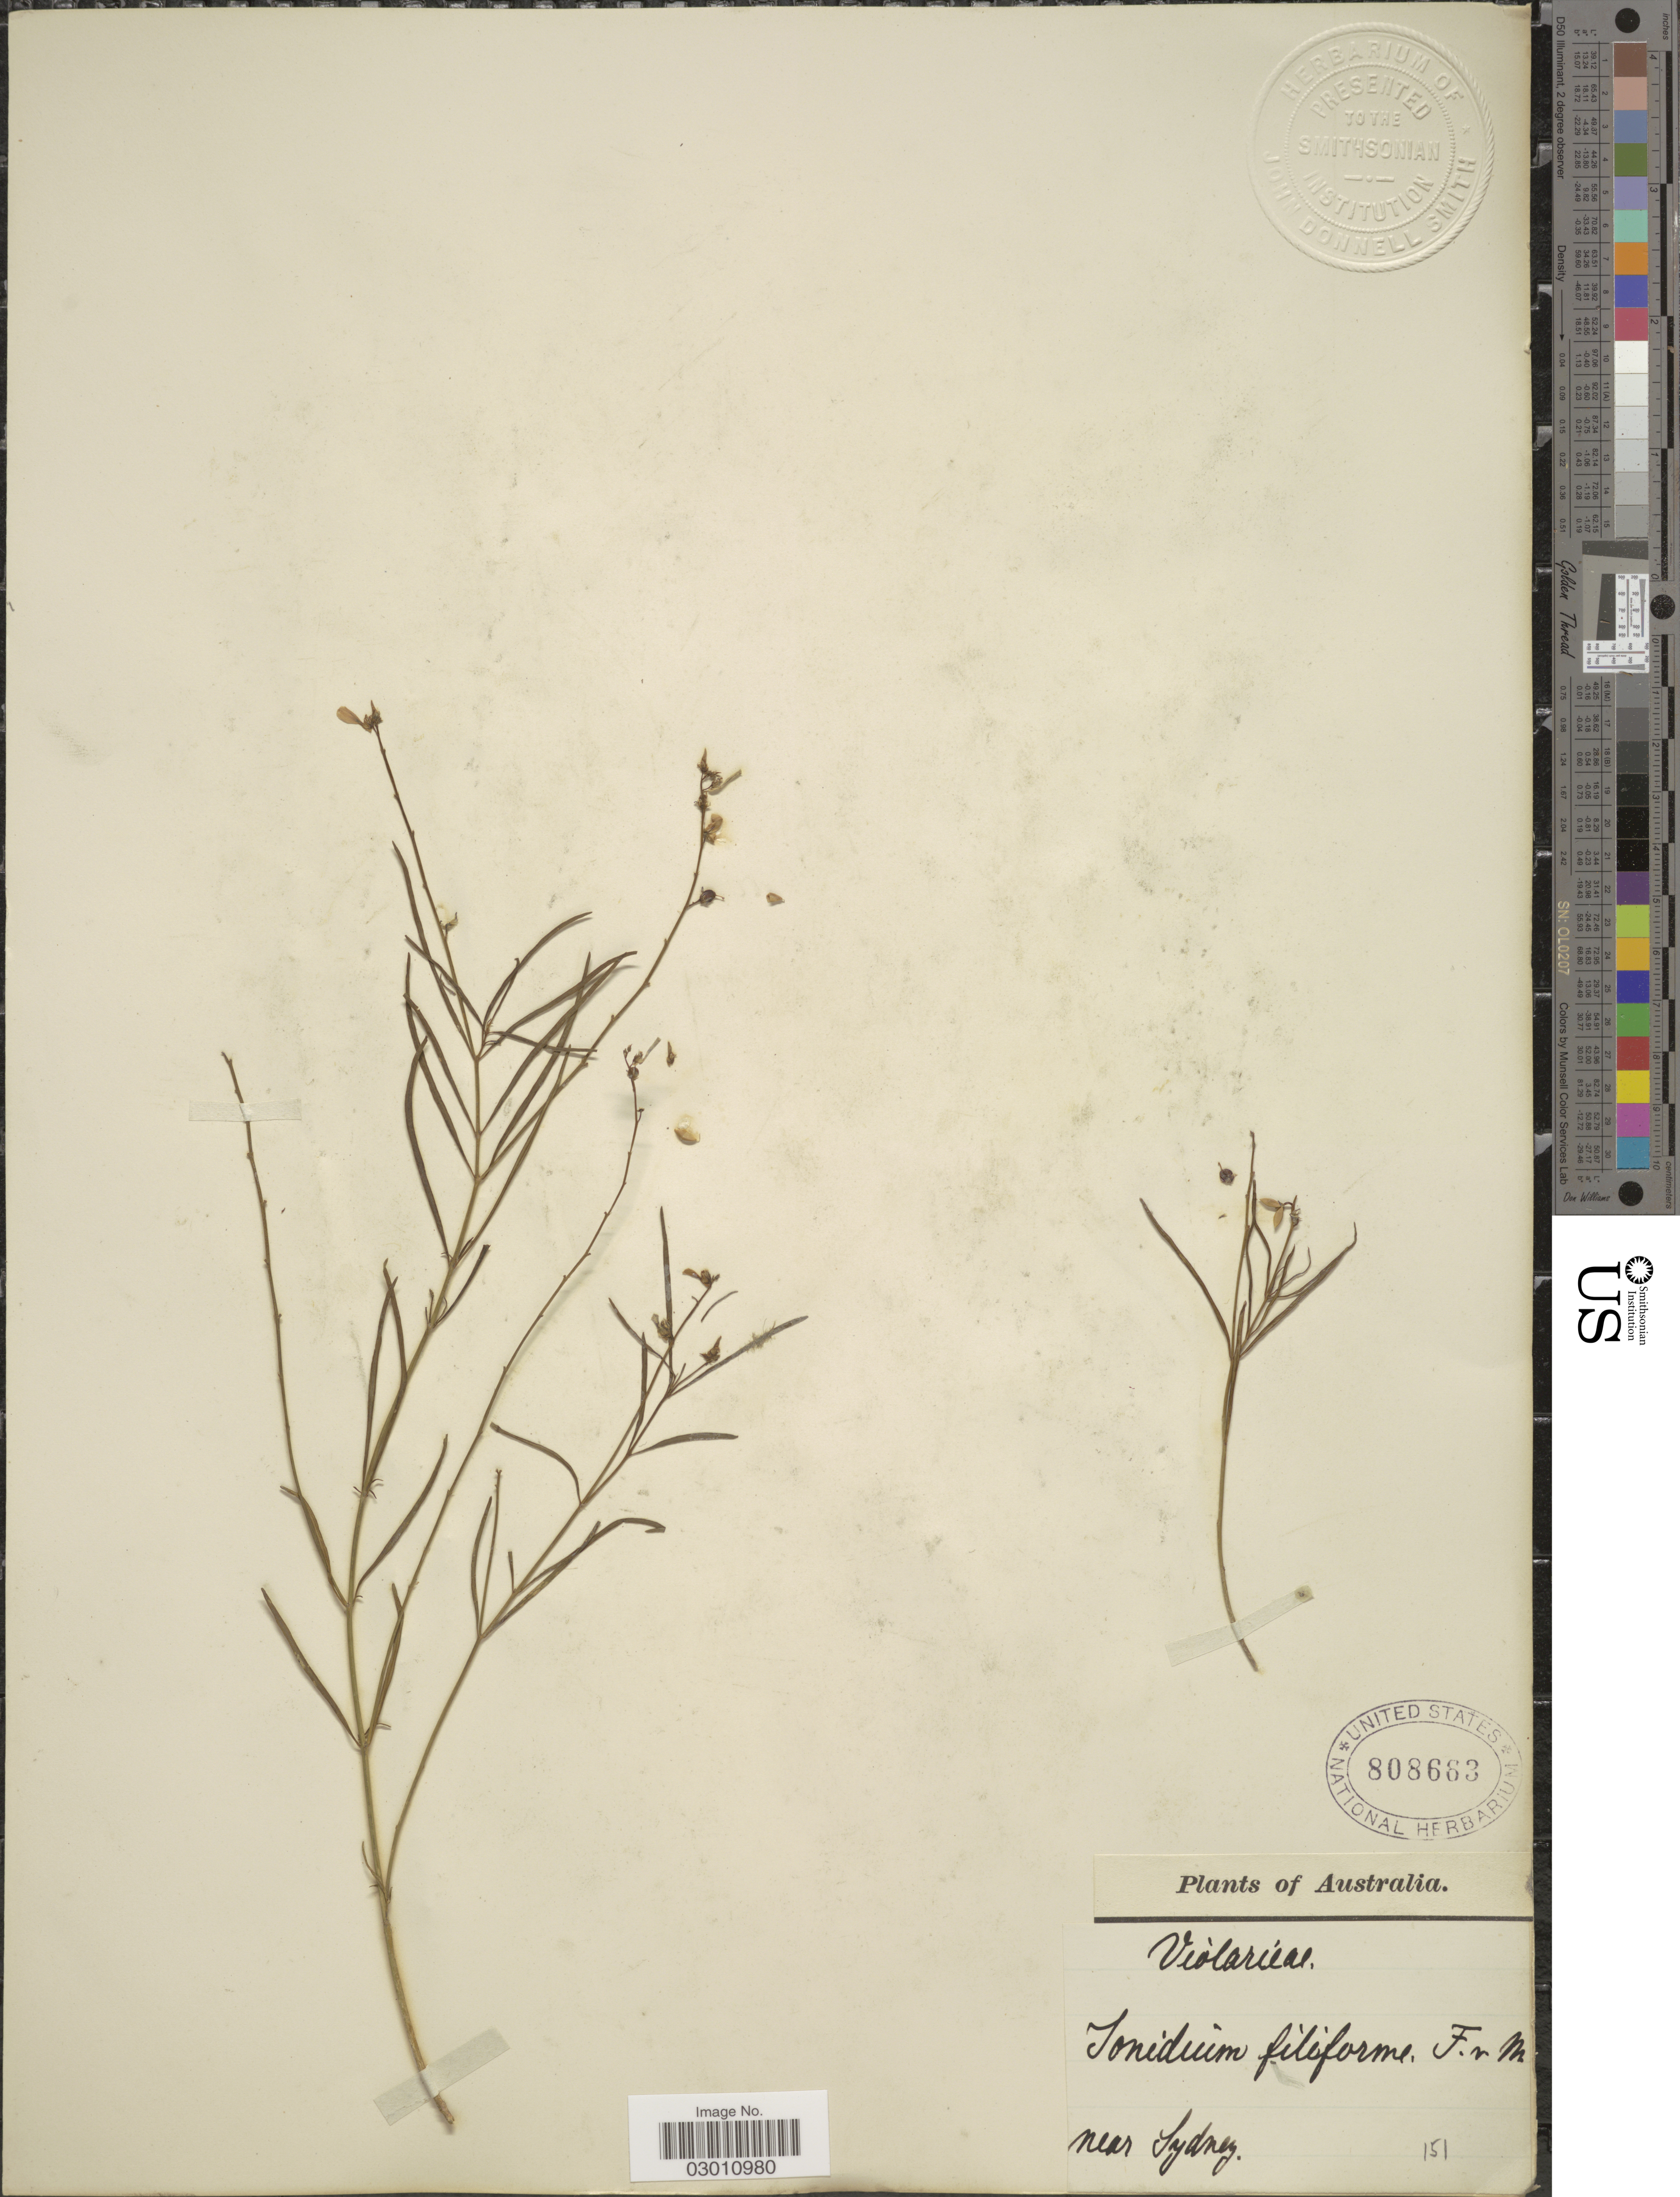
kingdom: Plantae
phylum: Tracheophyta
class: Magnoliopsida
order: Malpighiales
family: Violaceae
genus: Pigea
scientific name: Pigea monopetala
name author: (Schult.) Ging.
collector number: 151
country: Australia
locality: Near Sydney.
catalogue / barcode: US 808663